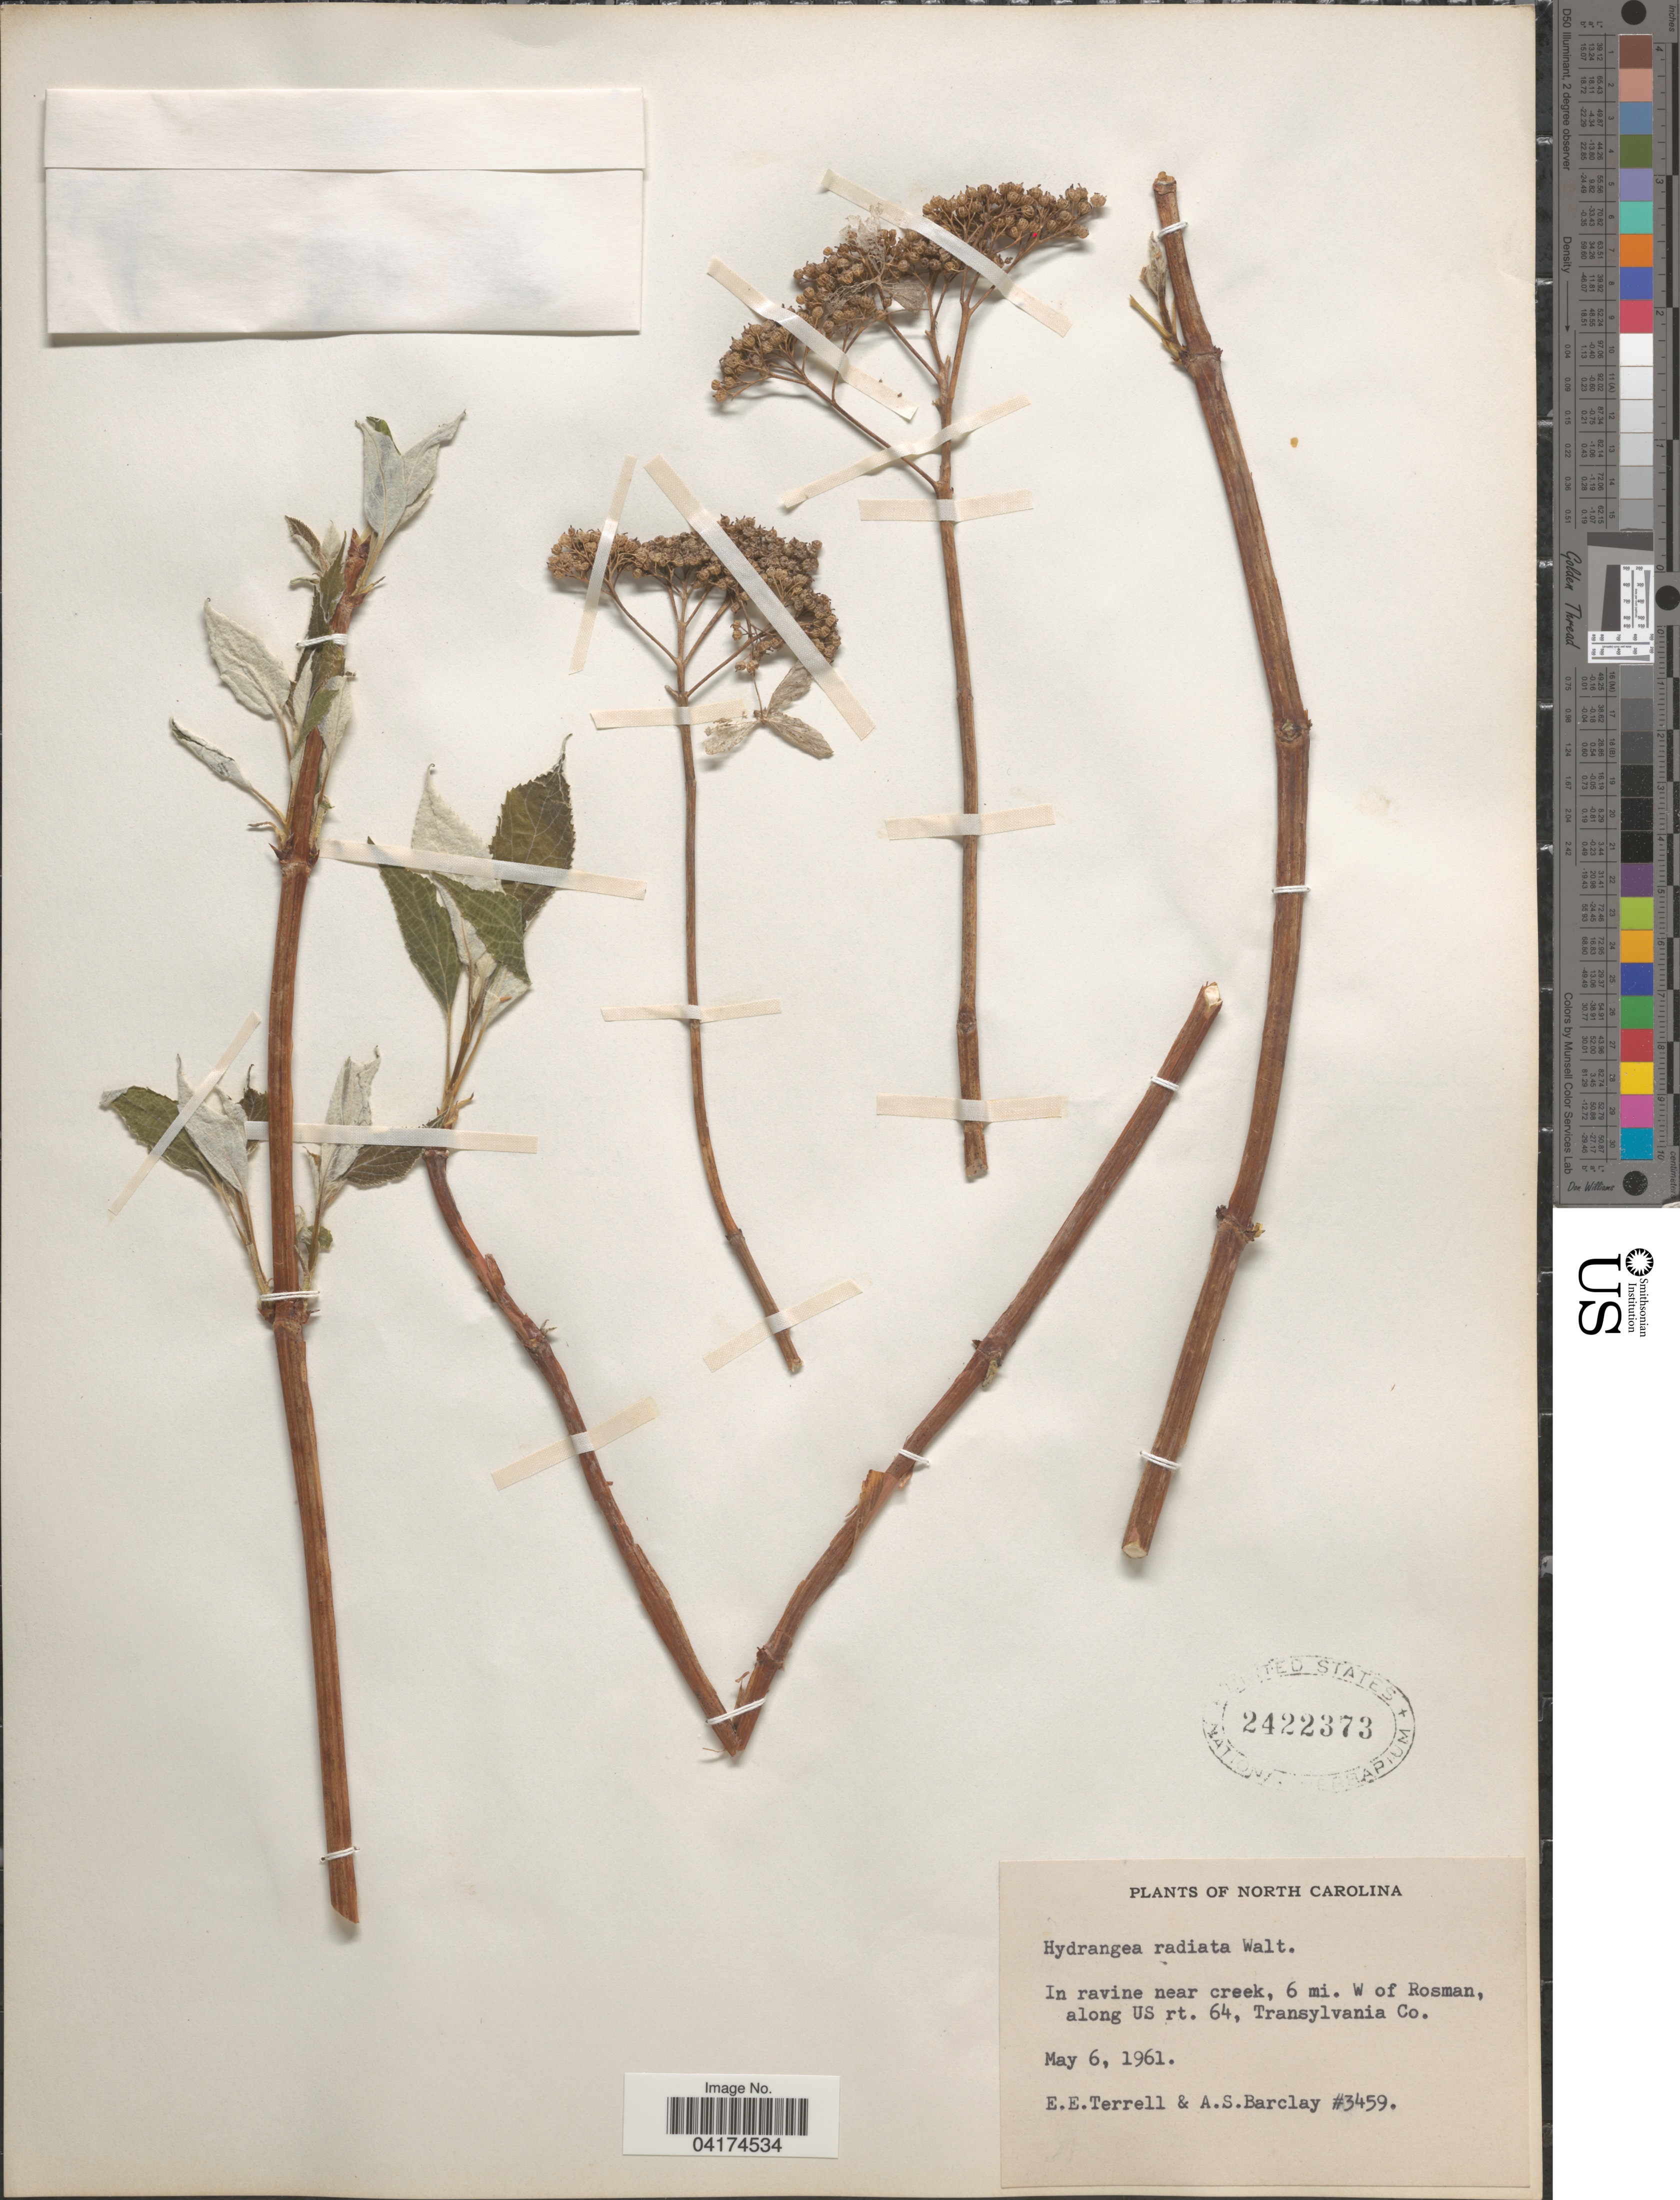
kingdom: Plantae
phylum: Tracheophyta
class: Magnoliopsida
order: Cornales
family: Hydrangeaceae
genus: Hydrangea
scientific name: Hydrangea radiata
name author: Walter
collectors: E. E. Terrell & A. S. Barclay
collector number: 3459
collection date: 1961-05-06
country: United States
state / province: North Carolina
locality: In ravine near creek, 6 mi. W of Rosman, along US rt. 64, Transylvania Co.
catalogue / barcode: US 2422373